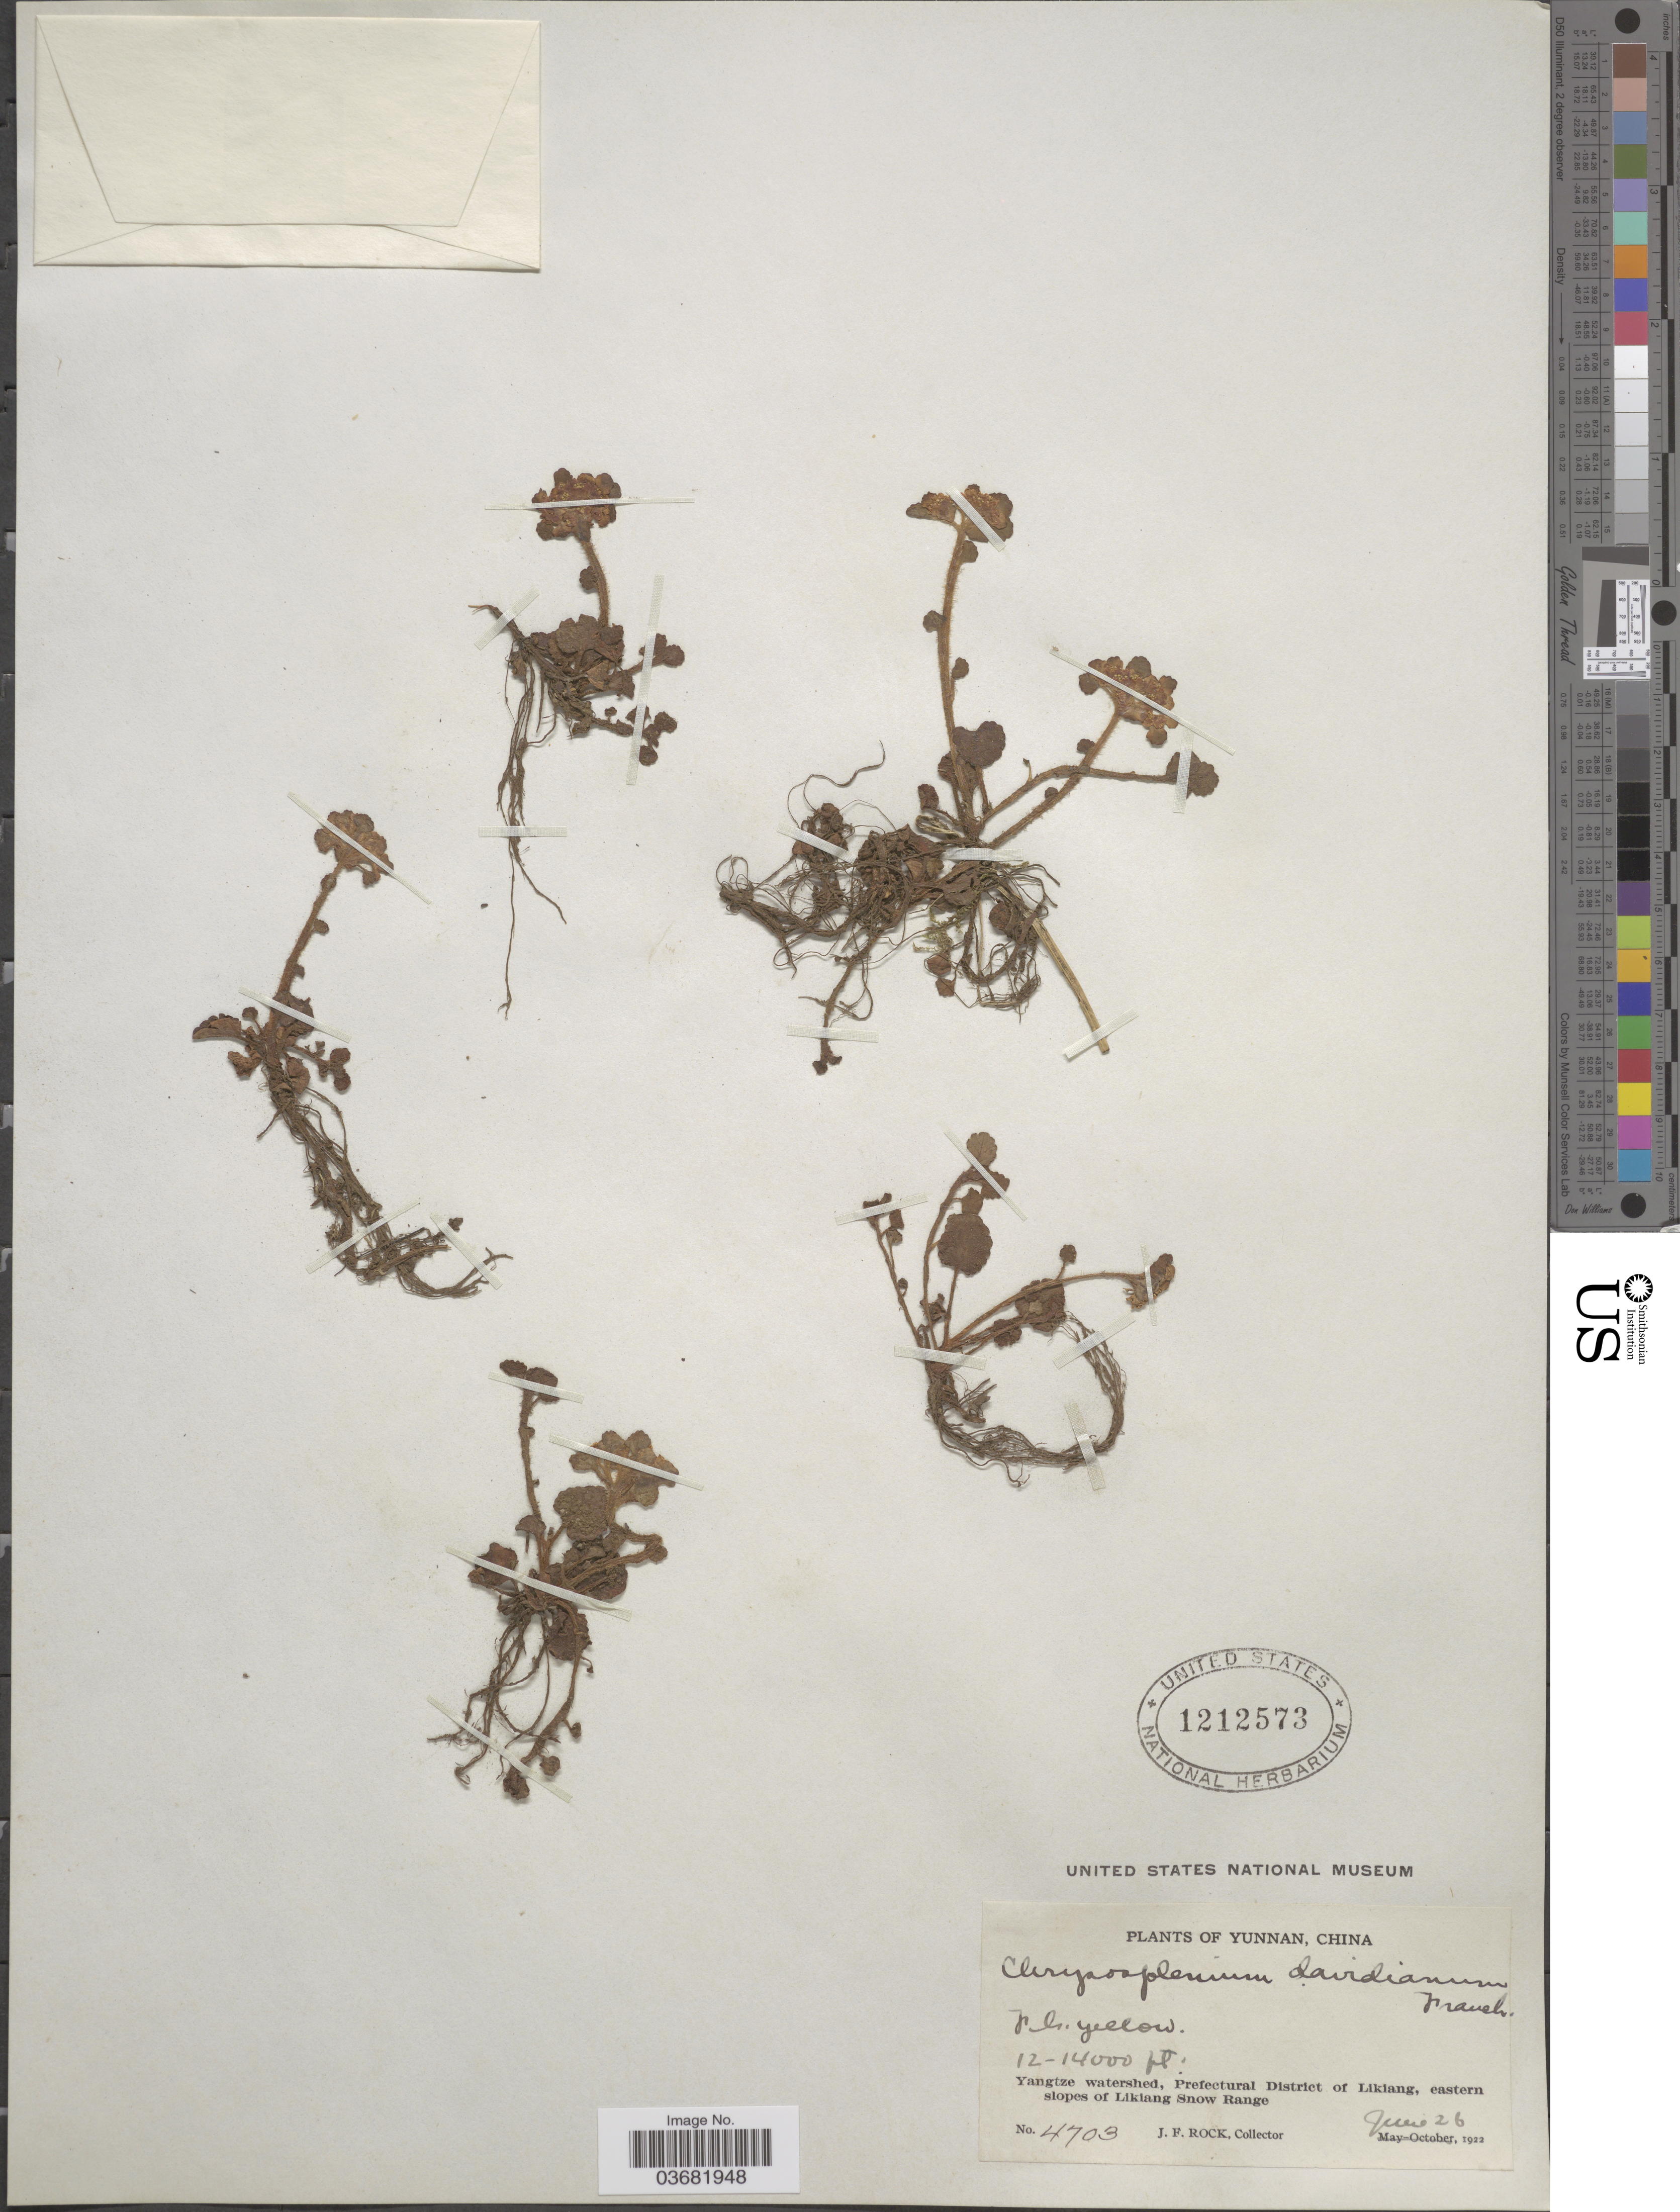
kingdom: Plantae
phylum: Tracheophyta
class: Magnoliopsida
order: Saxifragales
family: Saxifragaceae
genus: Chrysosplenium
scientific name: Chrysosplenium davidianum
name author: Decne. ex Maxim.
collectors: J. Rock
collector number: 4703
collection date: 1922-06-26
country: China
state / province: Yunnan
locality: Yangtze watershed, Prefectural District of Likiang, eastern slopes of Likiang Snow Range.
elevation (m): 3658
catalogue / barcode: US 1212573